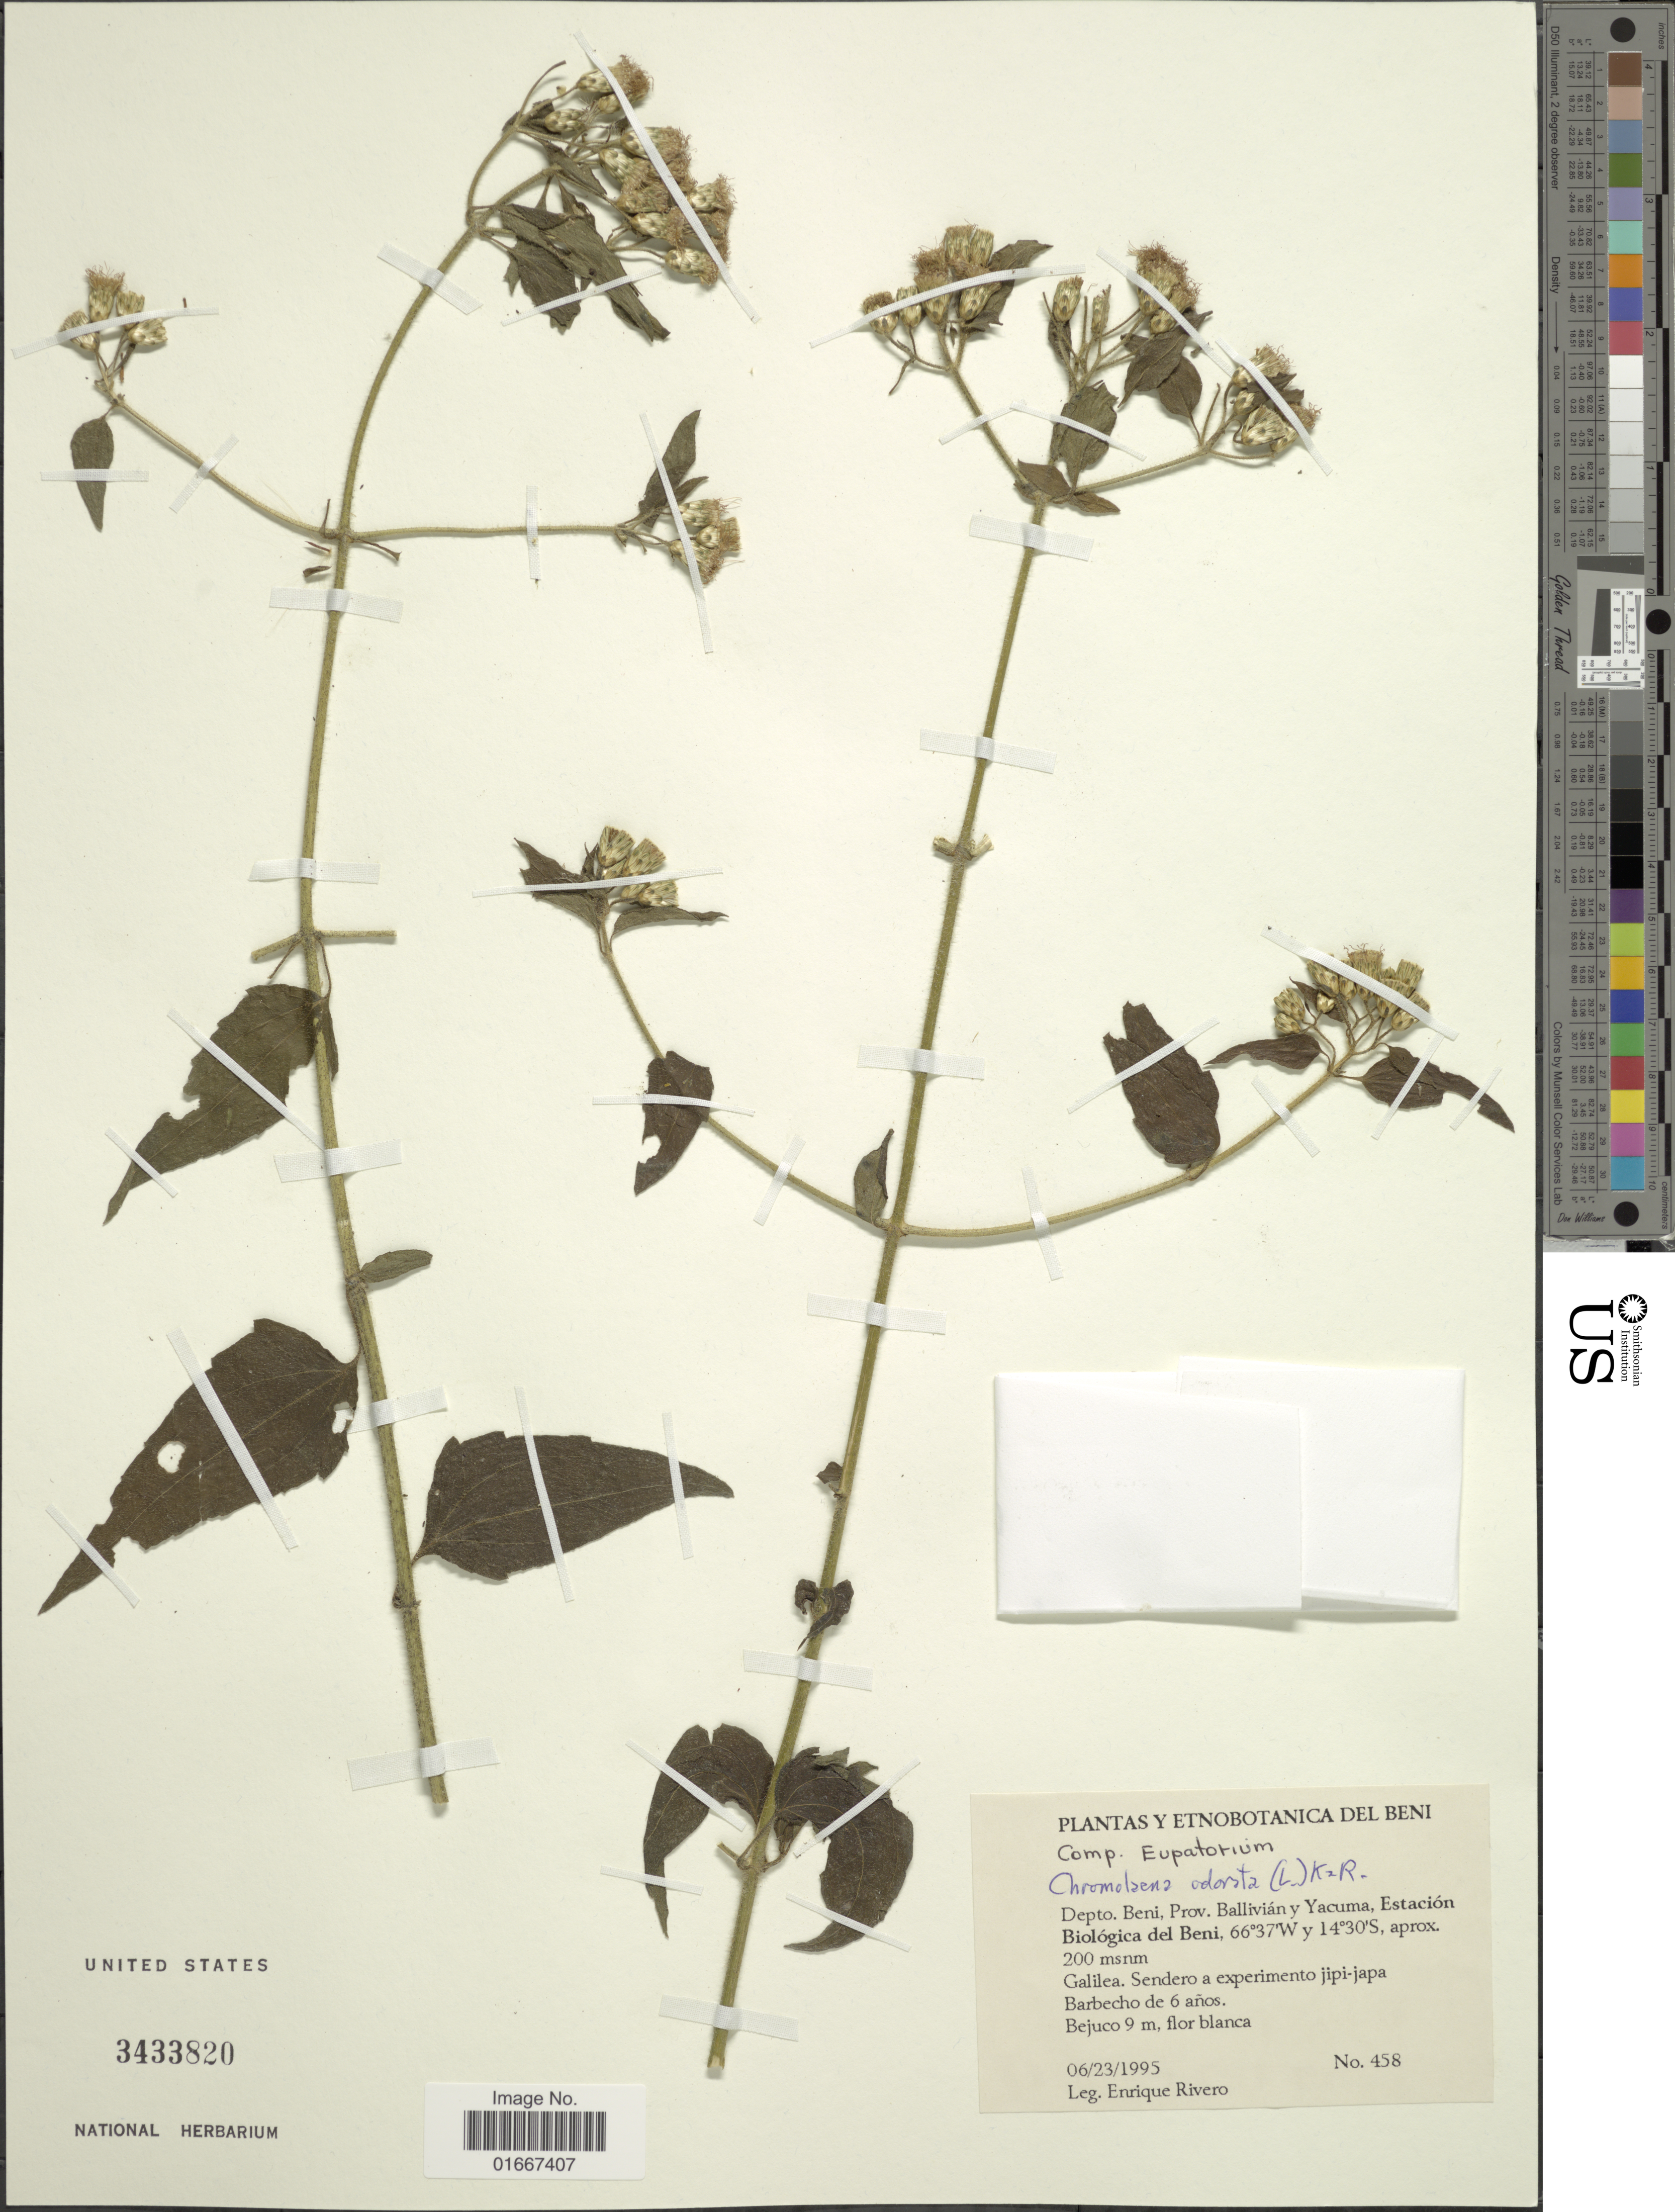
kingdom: Plantae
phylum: Tracheophyta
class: Magnoliopsida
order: Asterales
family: Asteraceae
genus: Chromolaena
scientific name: Chromolaena odorata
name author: (L.) R.M. King & H. Rob.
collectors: E. Rivero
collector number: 458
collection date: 1995-06-23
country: Bolivia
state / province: Beni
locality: Prov. Ballivian y Yacuma, Estacion Biologica del Beni,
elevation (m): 200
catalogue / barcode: US 3433820